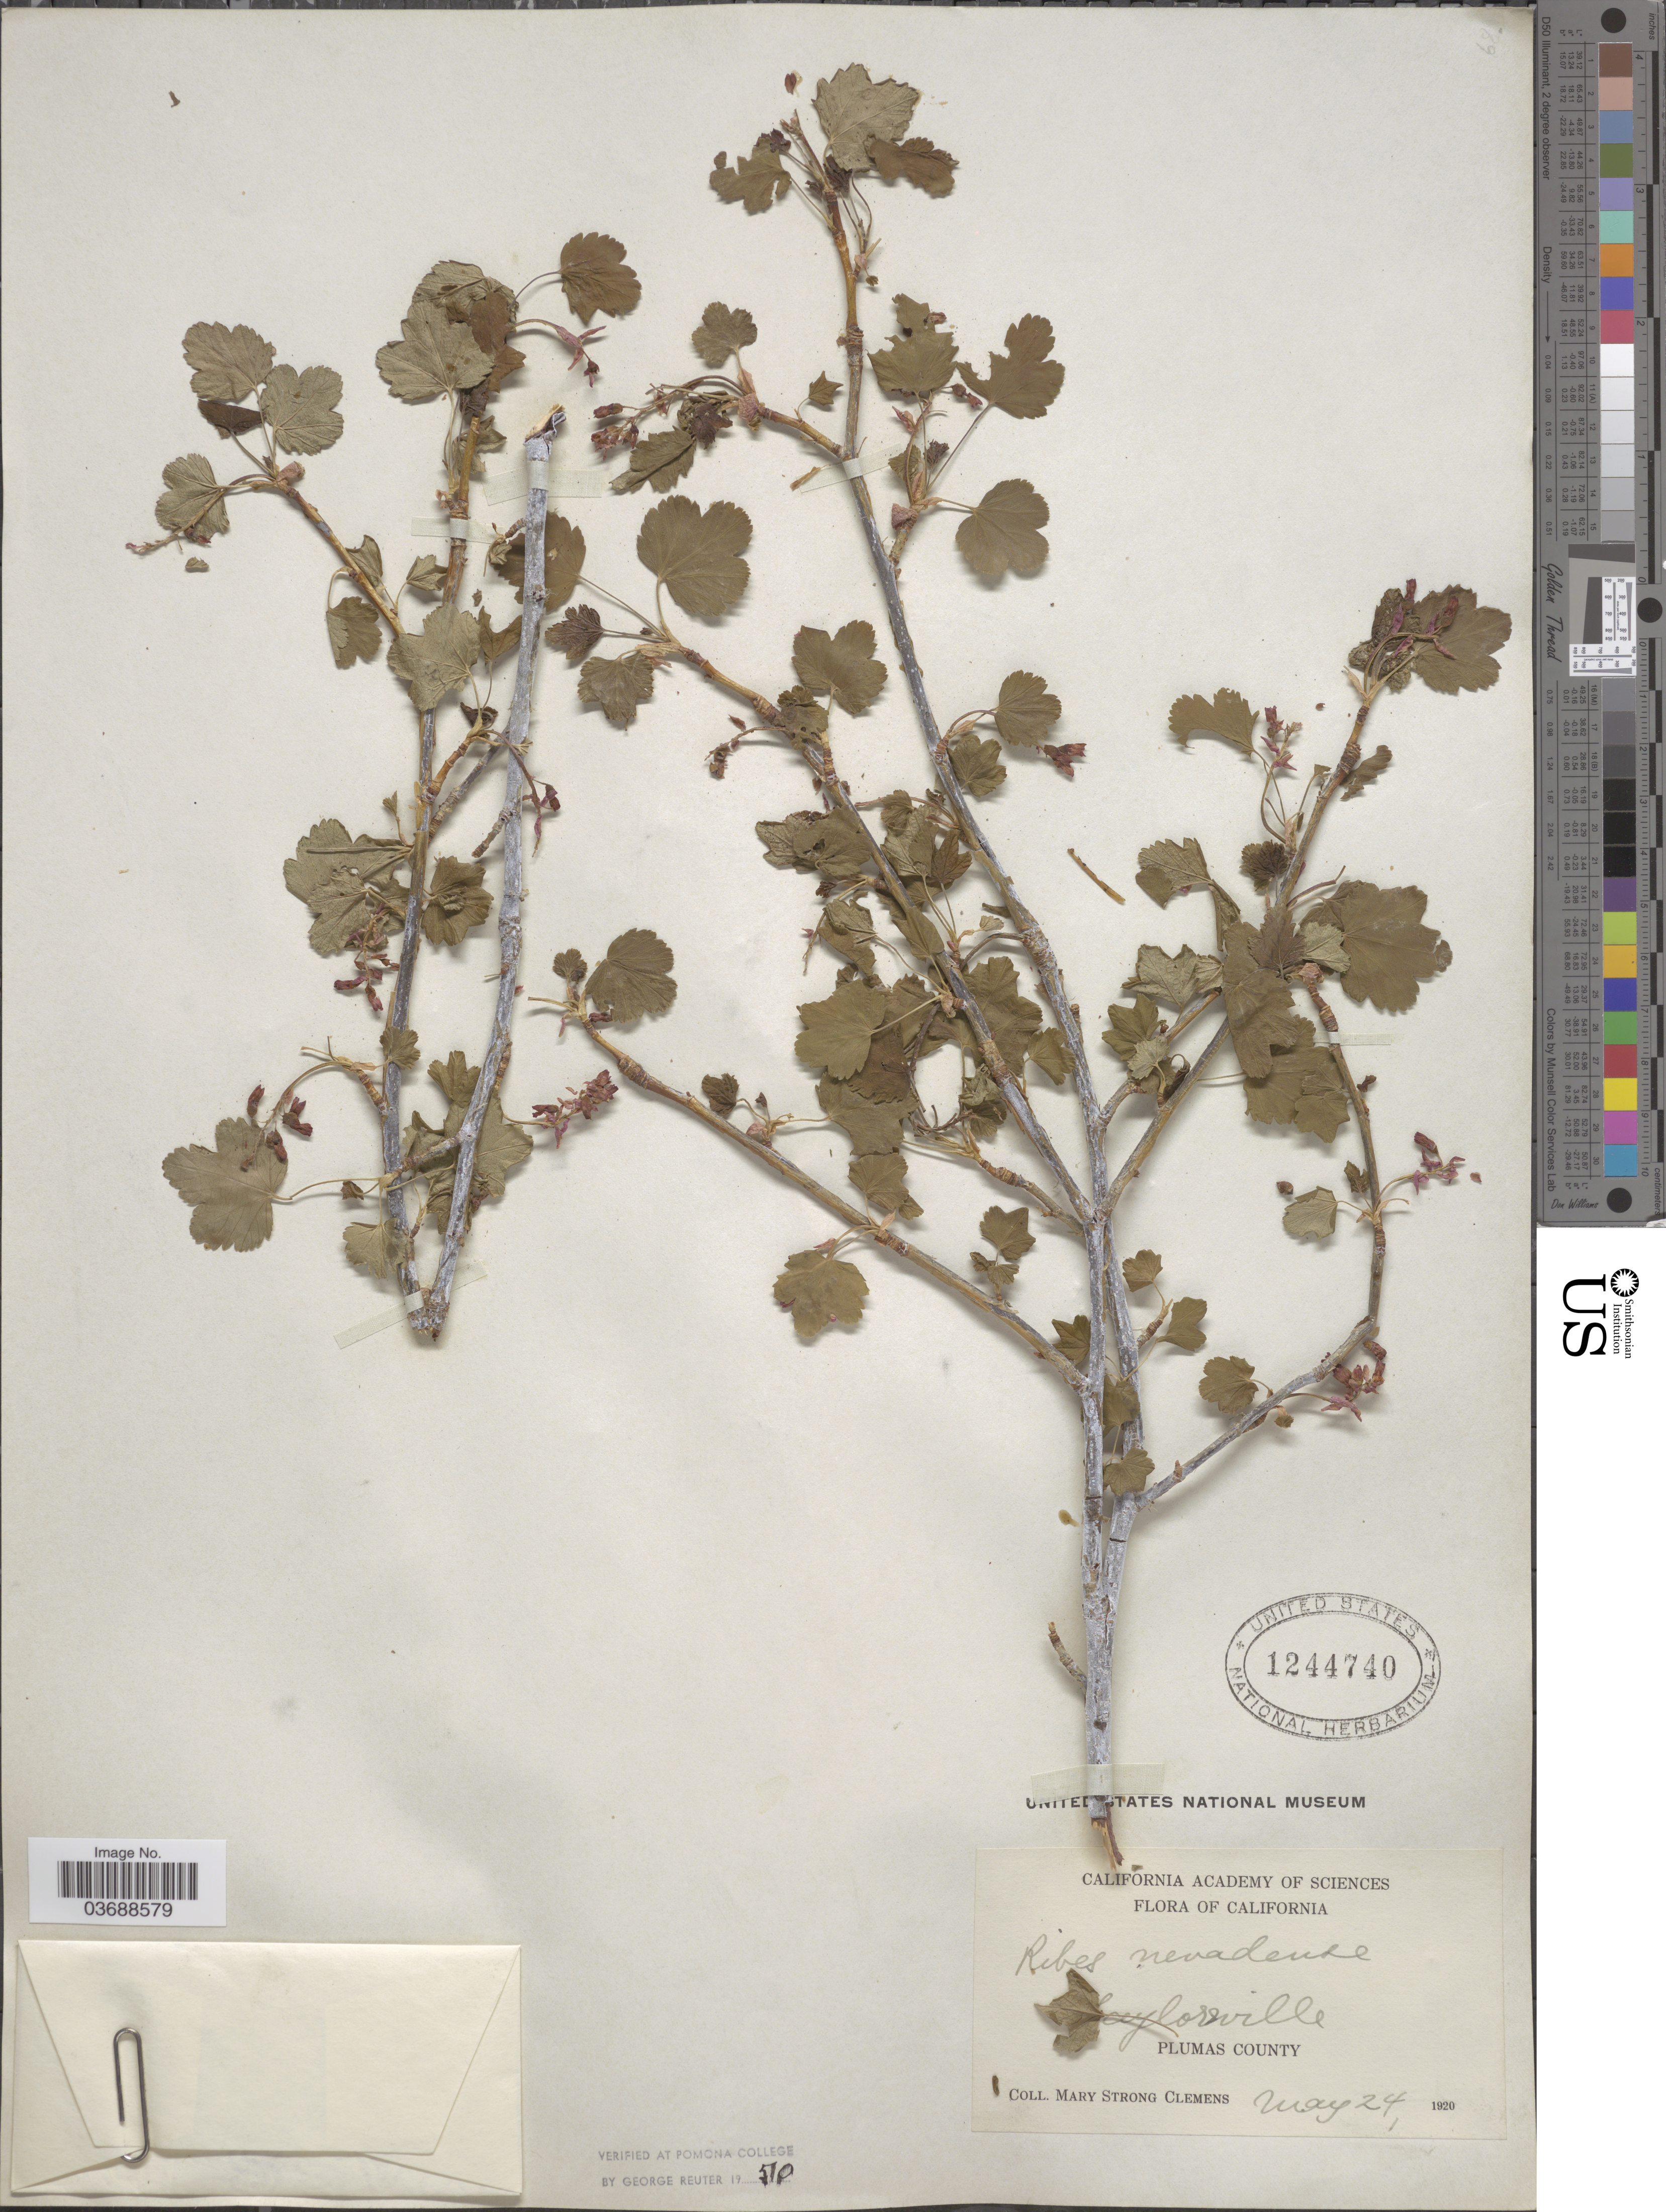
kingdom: Plantae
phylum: Tracheophyta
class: Magnoliopsida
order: Saxifragales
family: Grossulariaceae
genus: Ribes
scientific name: Ribes nevadense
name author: Kellogg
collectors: M. S. Clemens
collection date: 1920-05-24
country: United States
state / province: California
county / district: Plumas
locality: Taylorsville.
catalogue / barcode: US 1244740